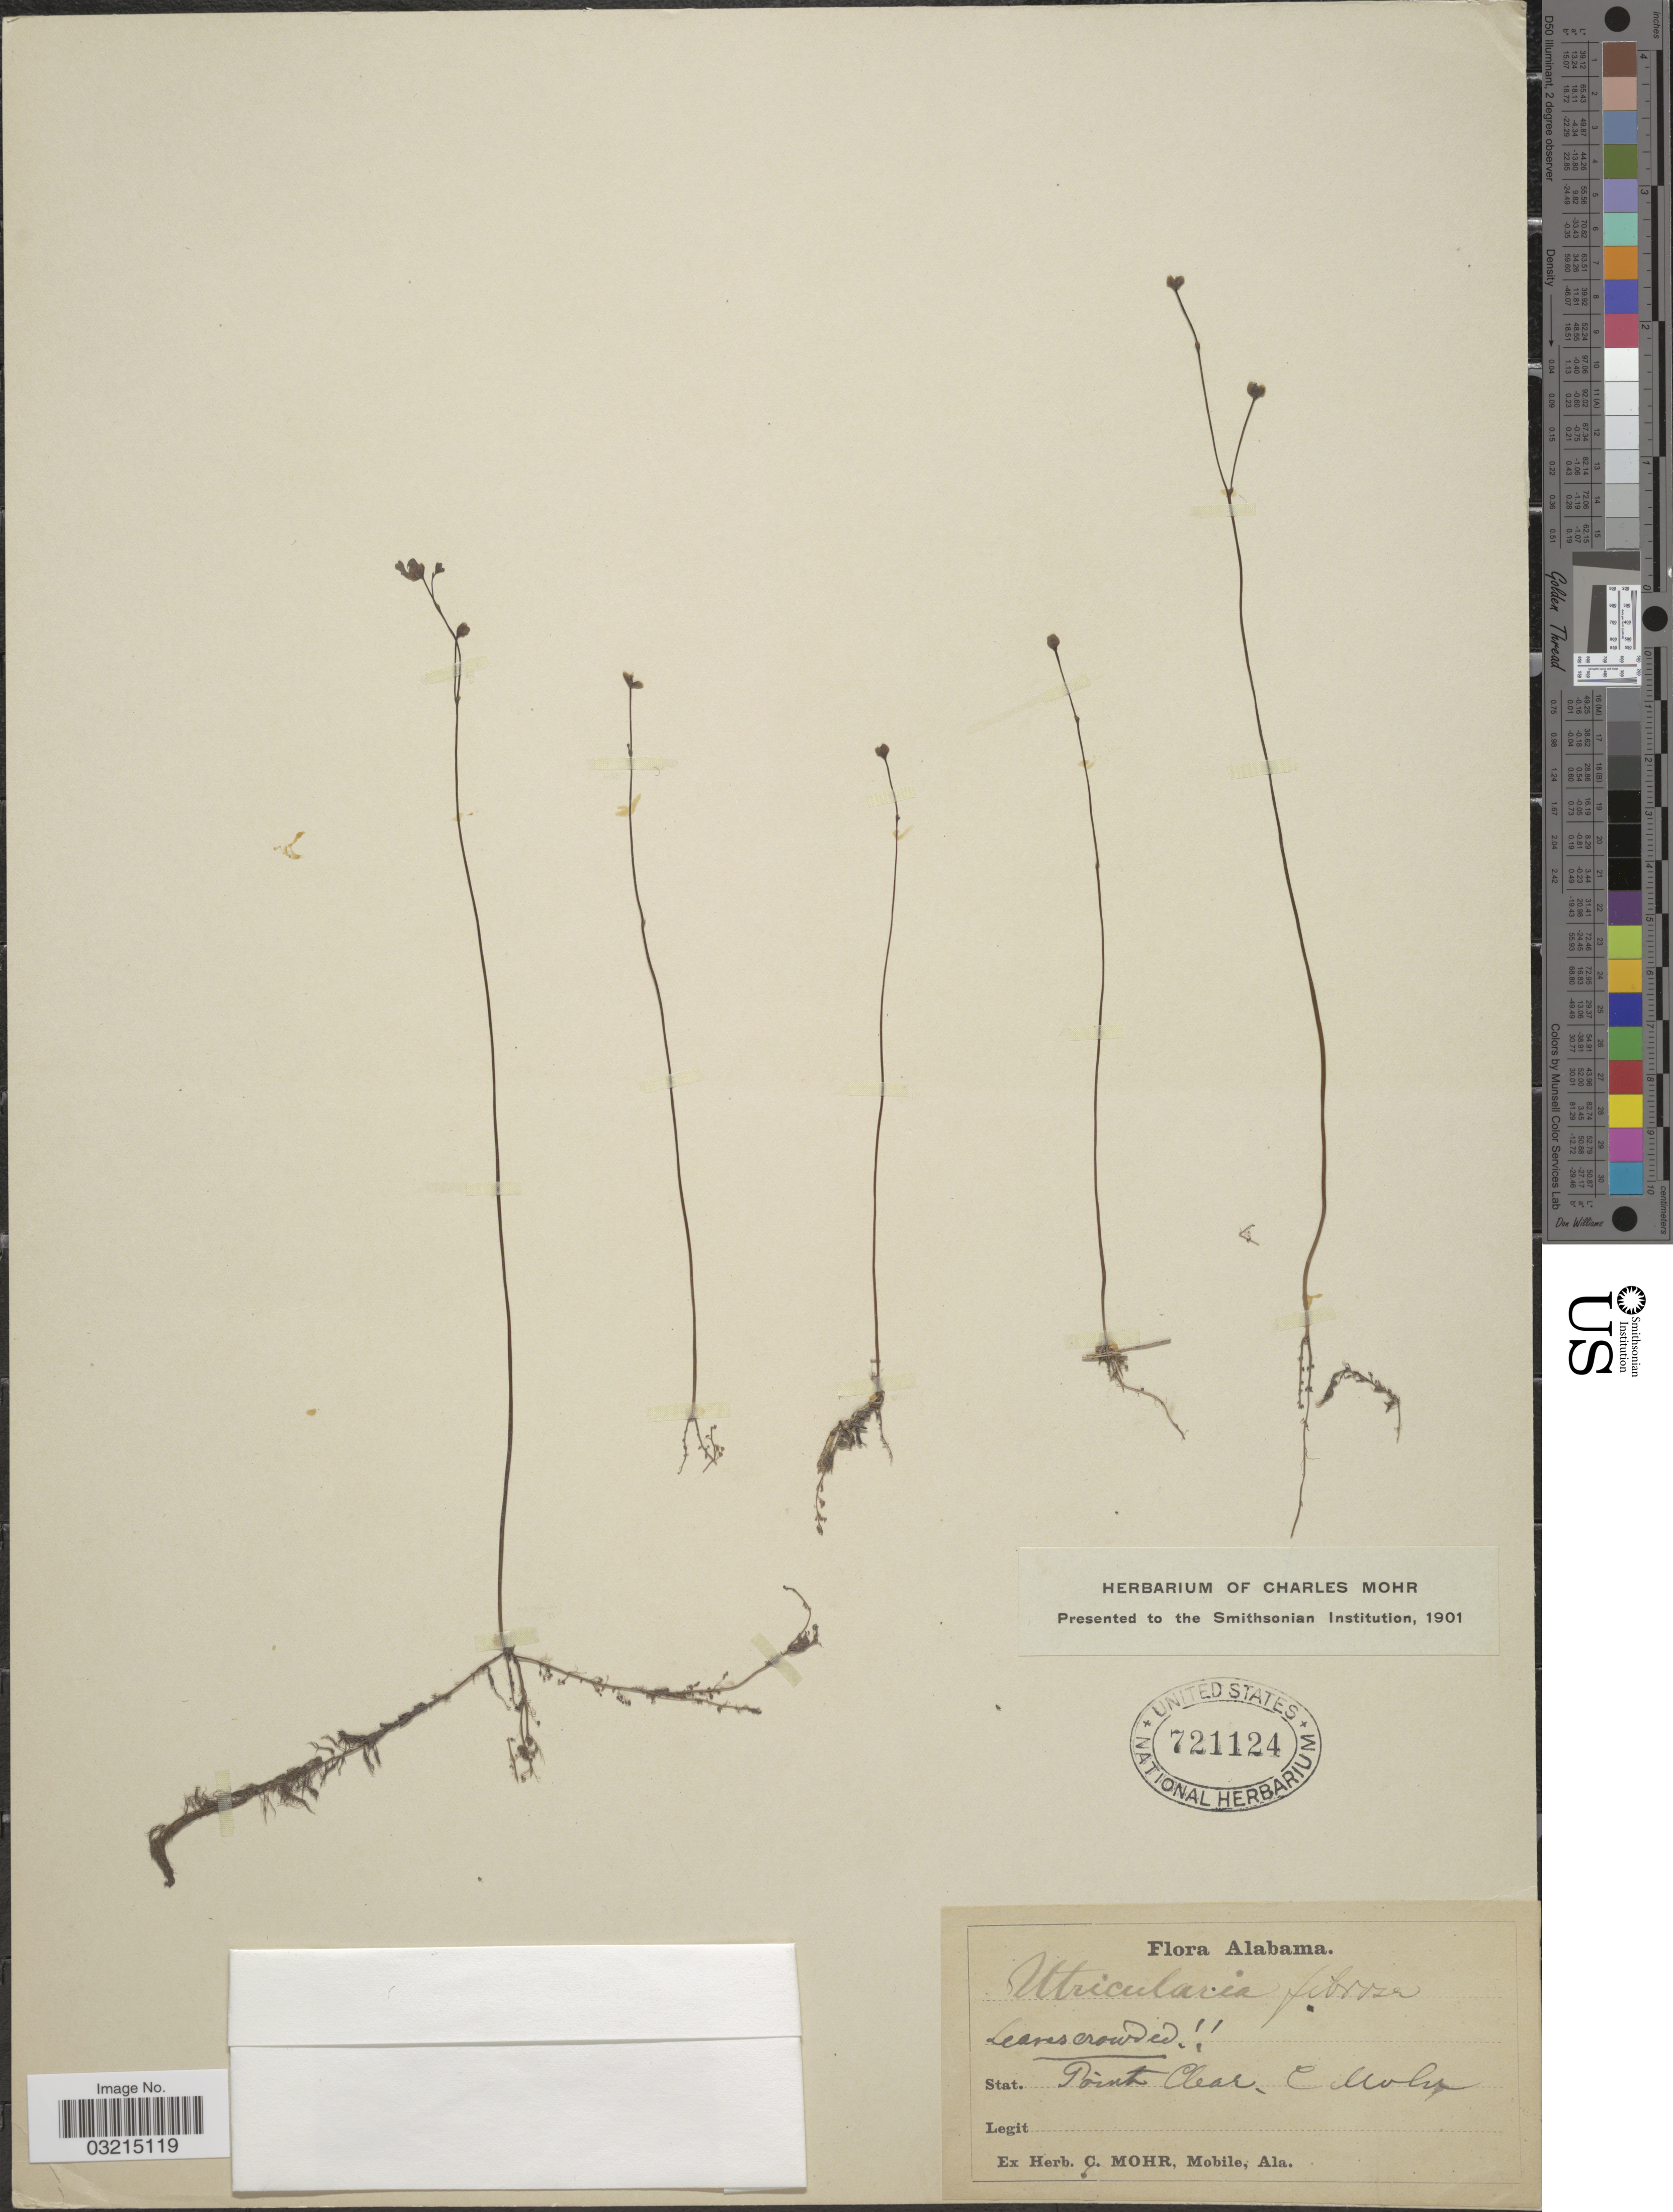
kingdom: Plantae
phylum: Tracheophyta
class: Magnoliopsida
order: Lamiales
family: Lentibulariaceae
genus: Utricularia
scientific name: Utricularia gibba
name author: L.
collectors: C. T. Mohr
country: United States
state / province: Alabama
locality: Stat. Point Clear.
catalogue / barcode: US 721124